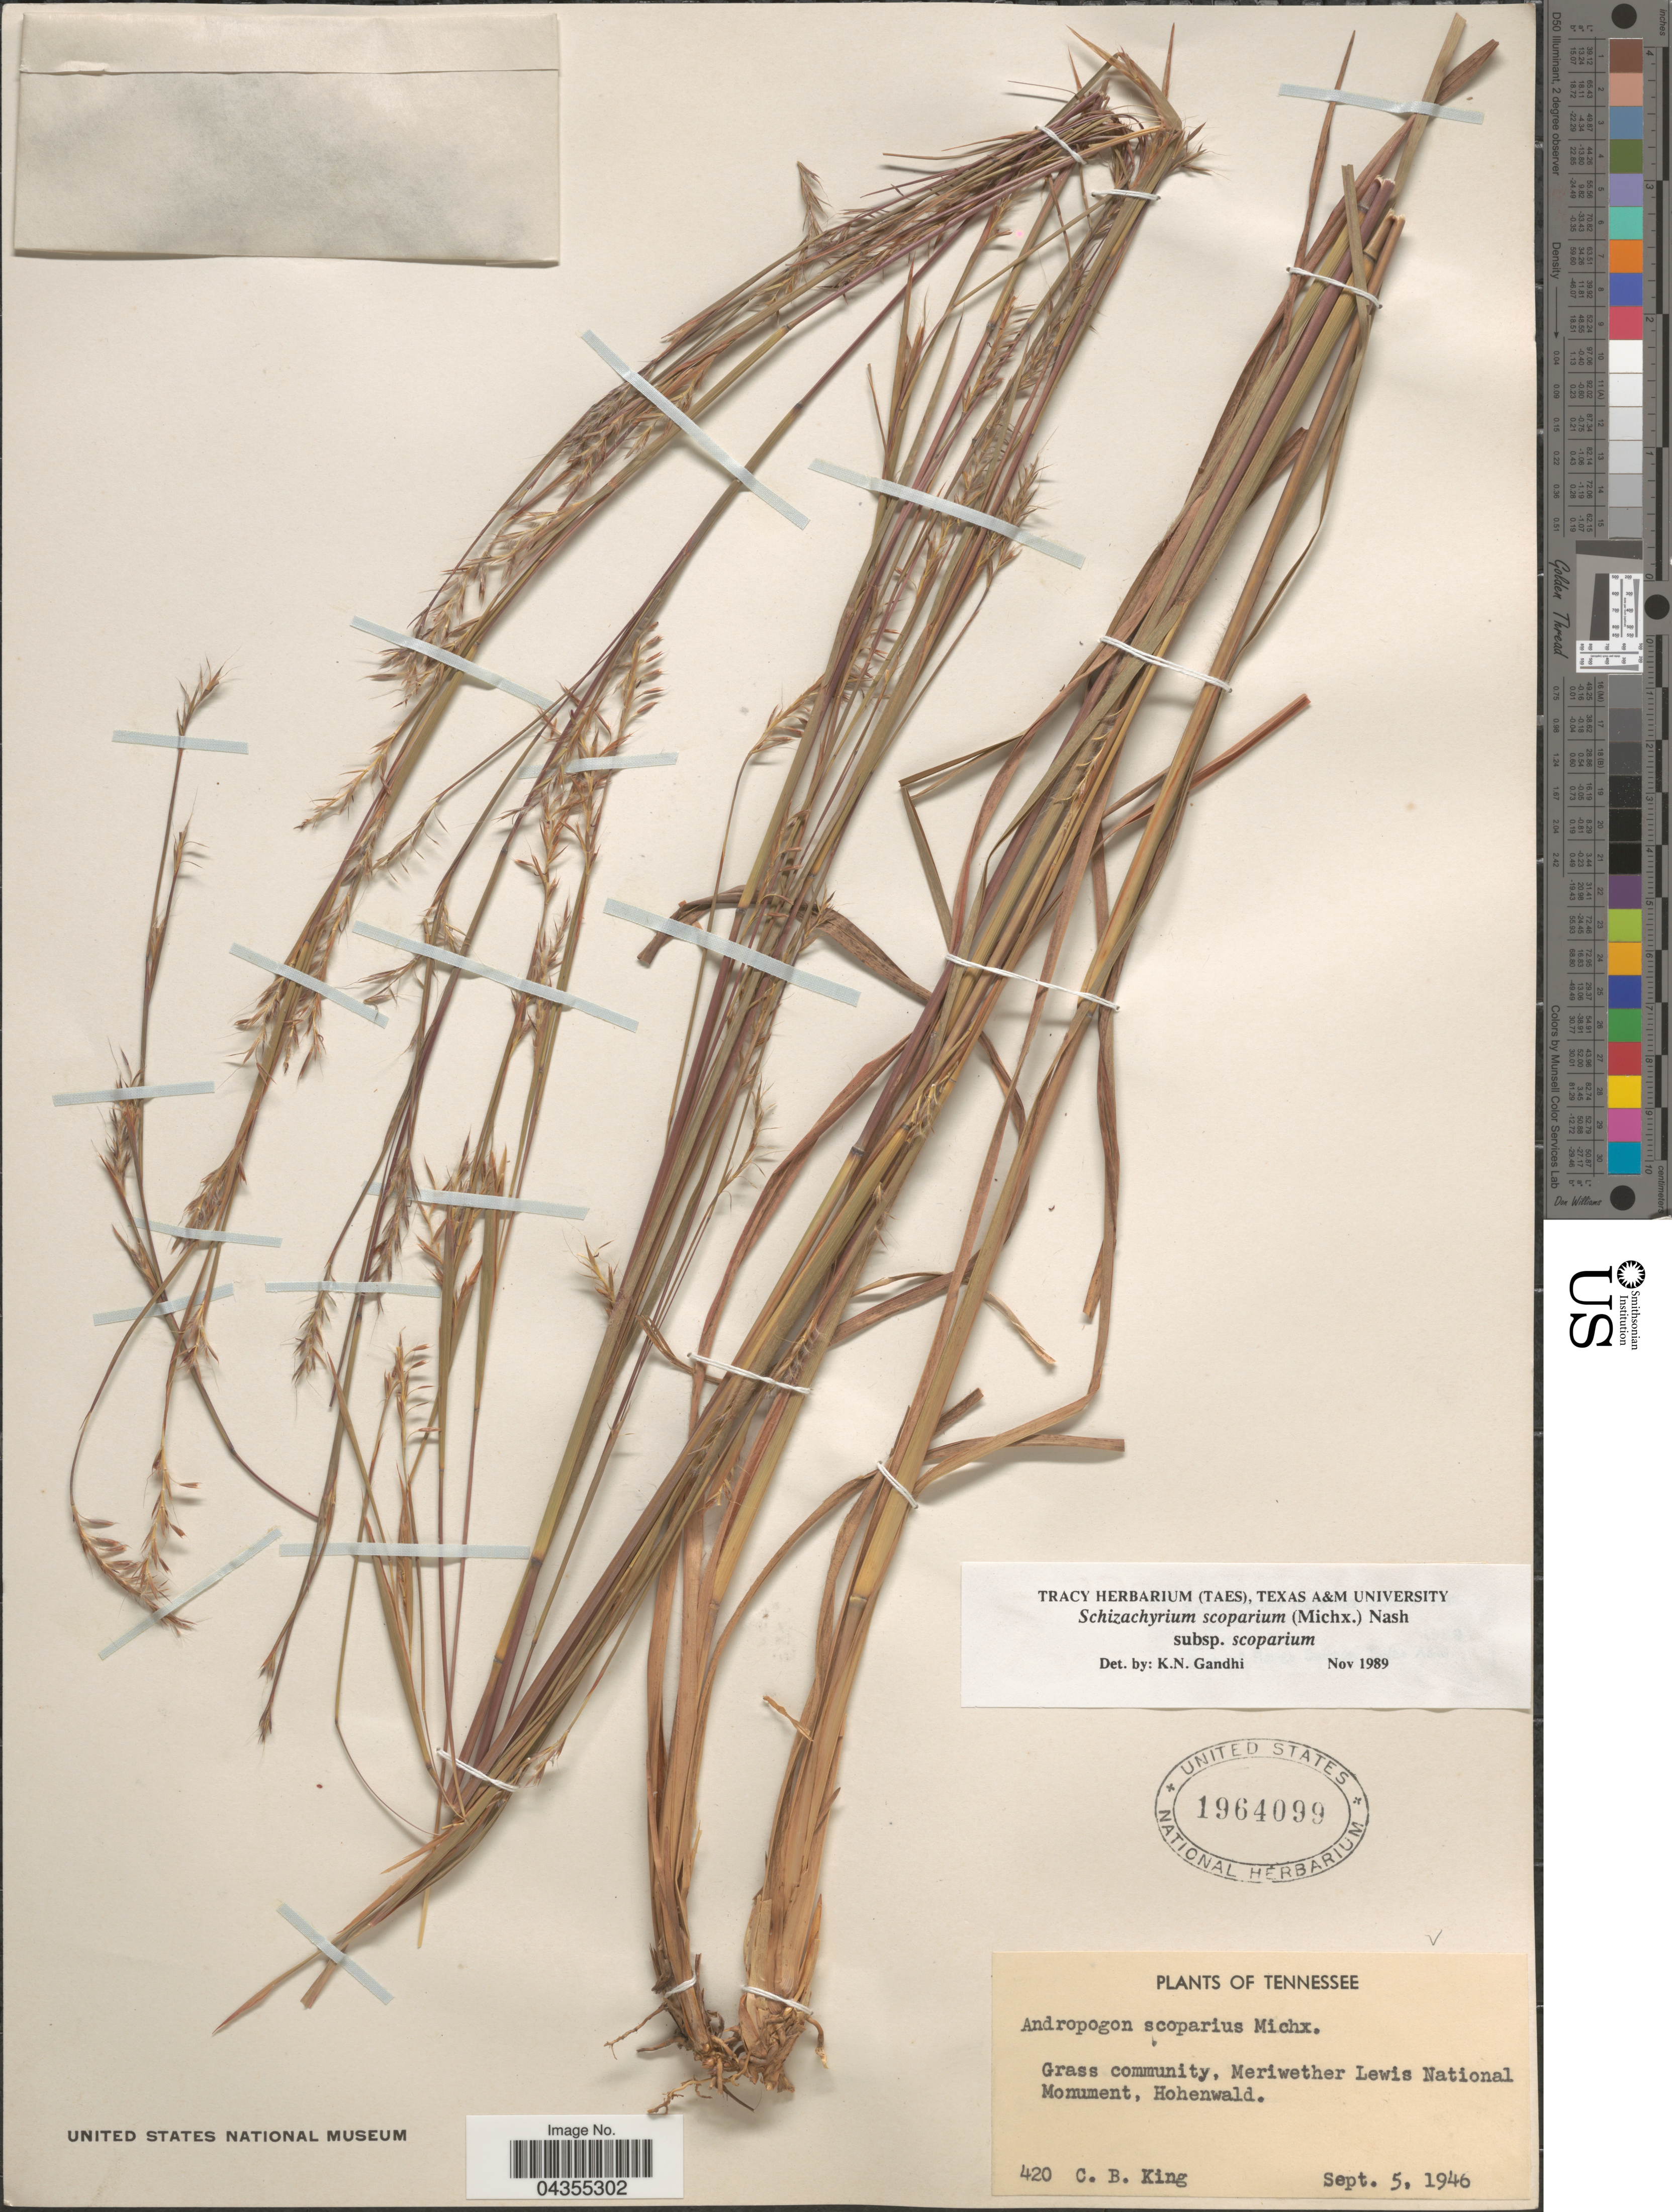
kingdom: Plantae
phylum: Tracheophyta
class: Liliopsida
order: Poales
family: Poaceae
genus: Schizachyrium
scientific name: Schizachyrium scoparium var. scoparium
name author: (Michx.) Nash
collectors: C. King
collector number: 420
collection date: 1946-09-05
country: United States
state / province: Tennessee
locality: Meriwether Lewis National Monument, Hohenwald.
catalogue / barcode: US 1964099